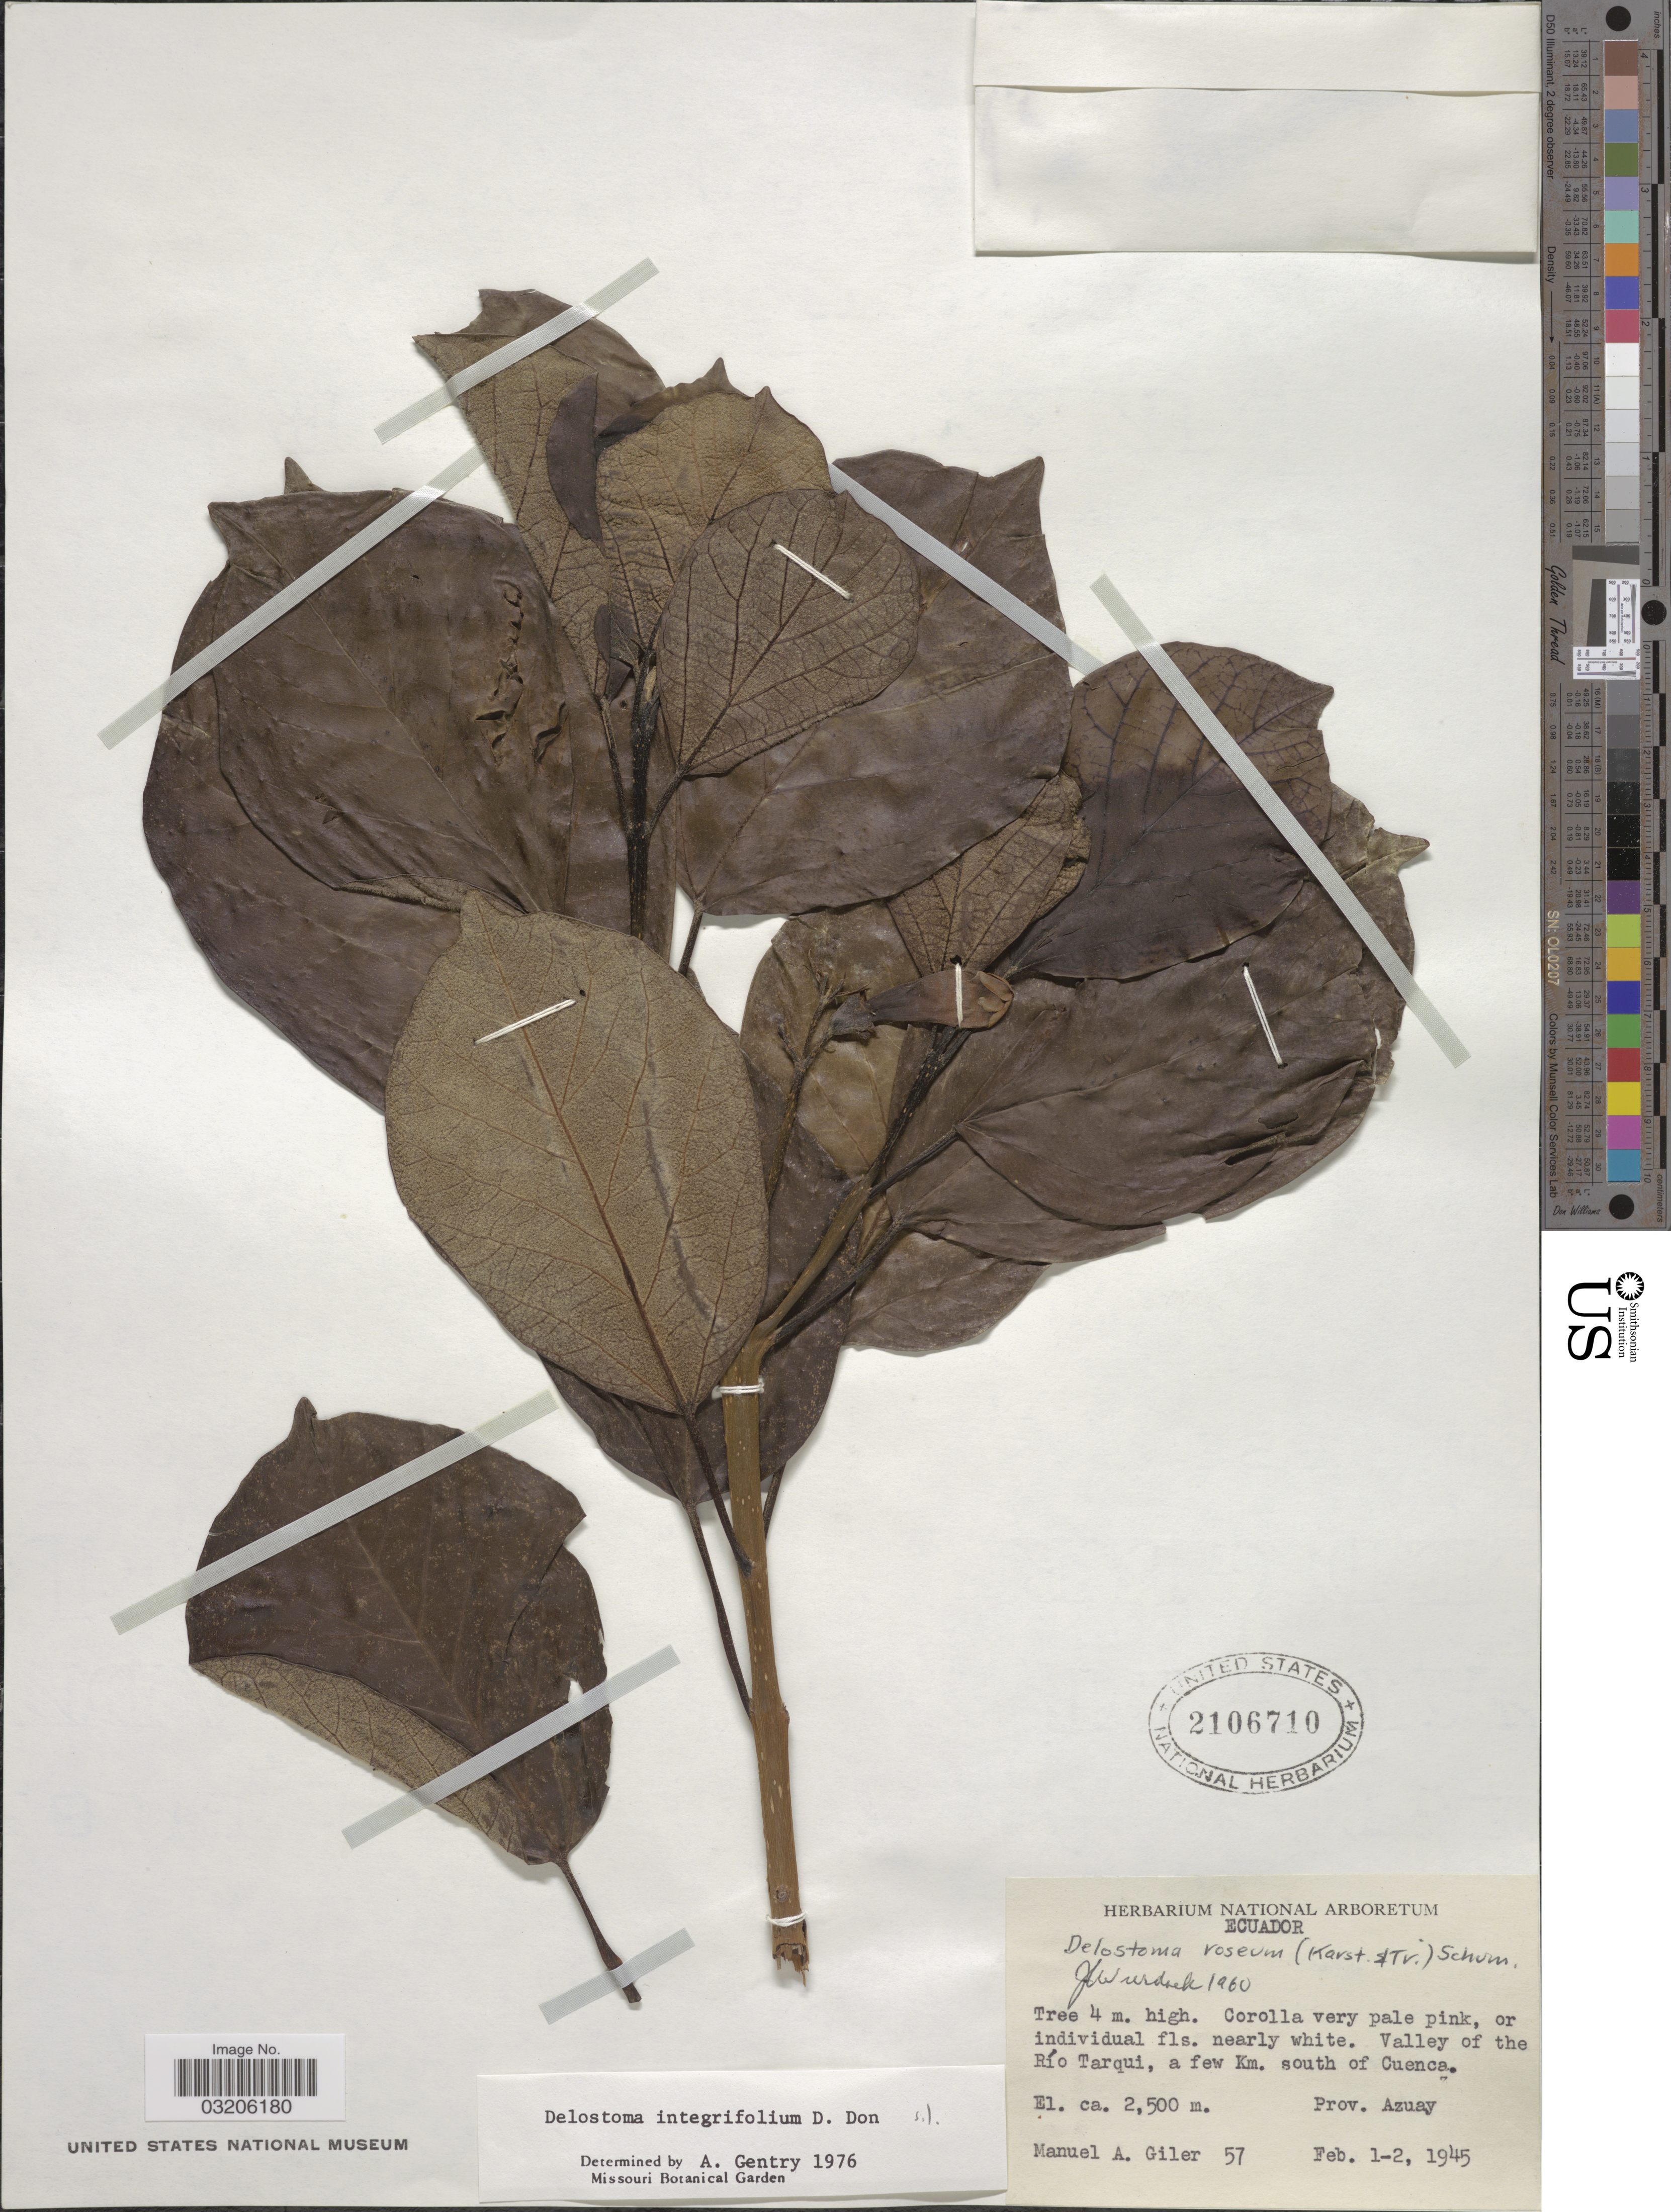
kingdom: Plantae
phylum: Tracheophyta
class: Magnoliopsida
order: Lamiales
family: Bignoniaceae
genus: Delostoma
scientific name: Delostoma integrifolium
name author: D. Don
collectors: M. Gíler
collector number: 57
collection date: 1945-02-01/1945-02-02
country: Ecuador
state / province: Azuay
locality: Valley of the Río Tarqui, a few Km. south of Cuenca.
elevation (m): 2500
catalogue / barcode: US 2106710